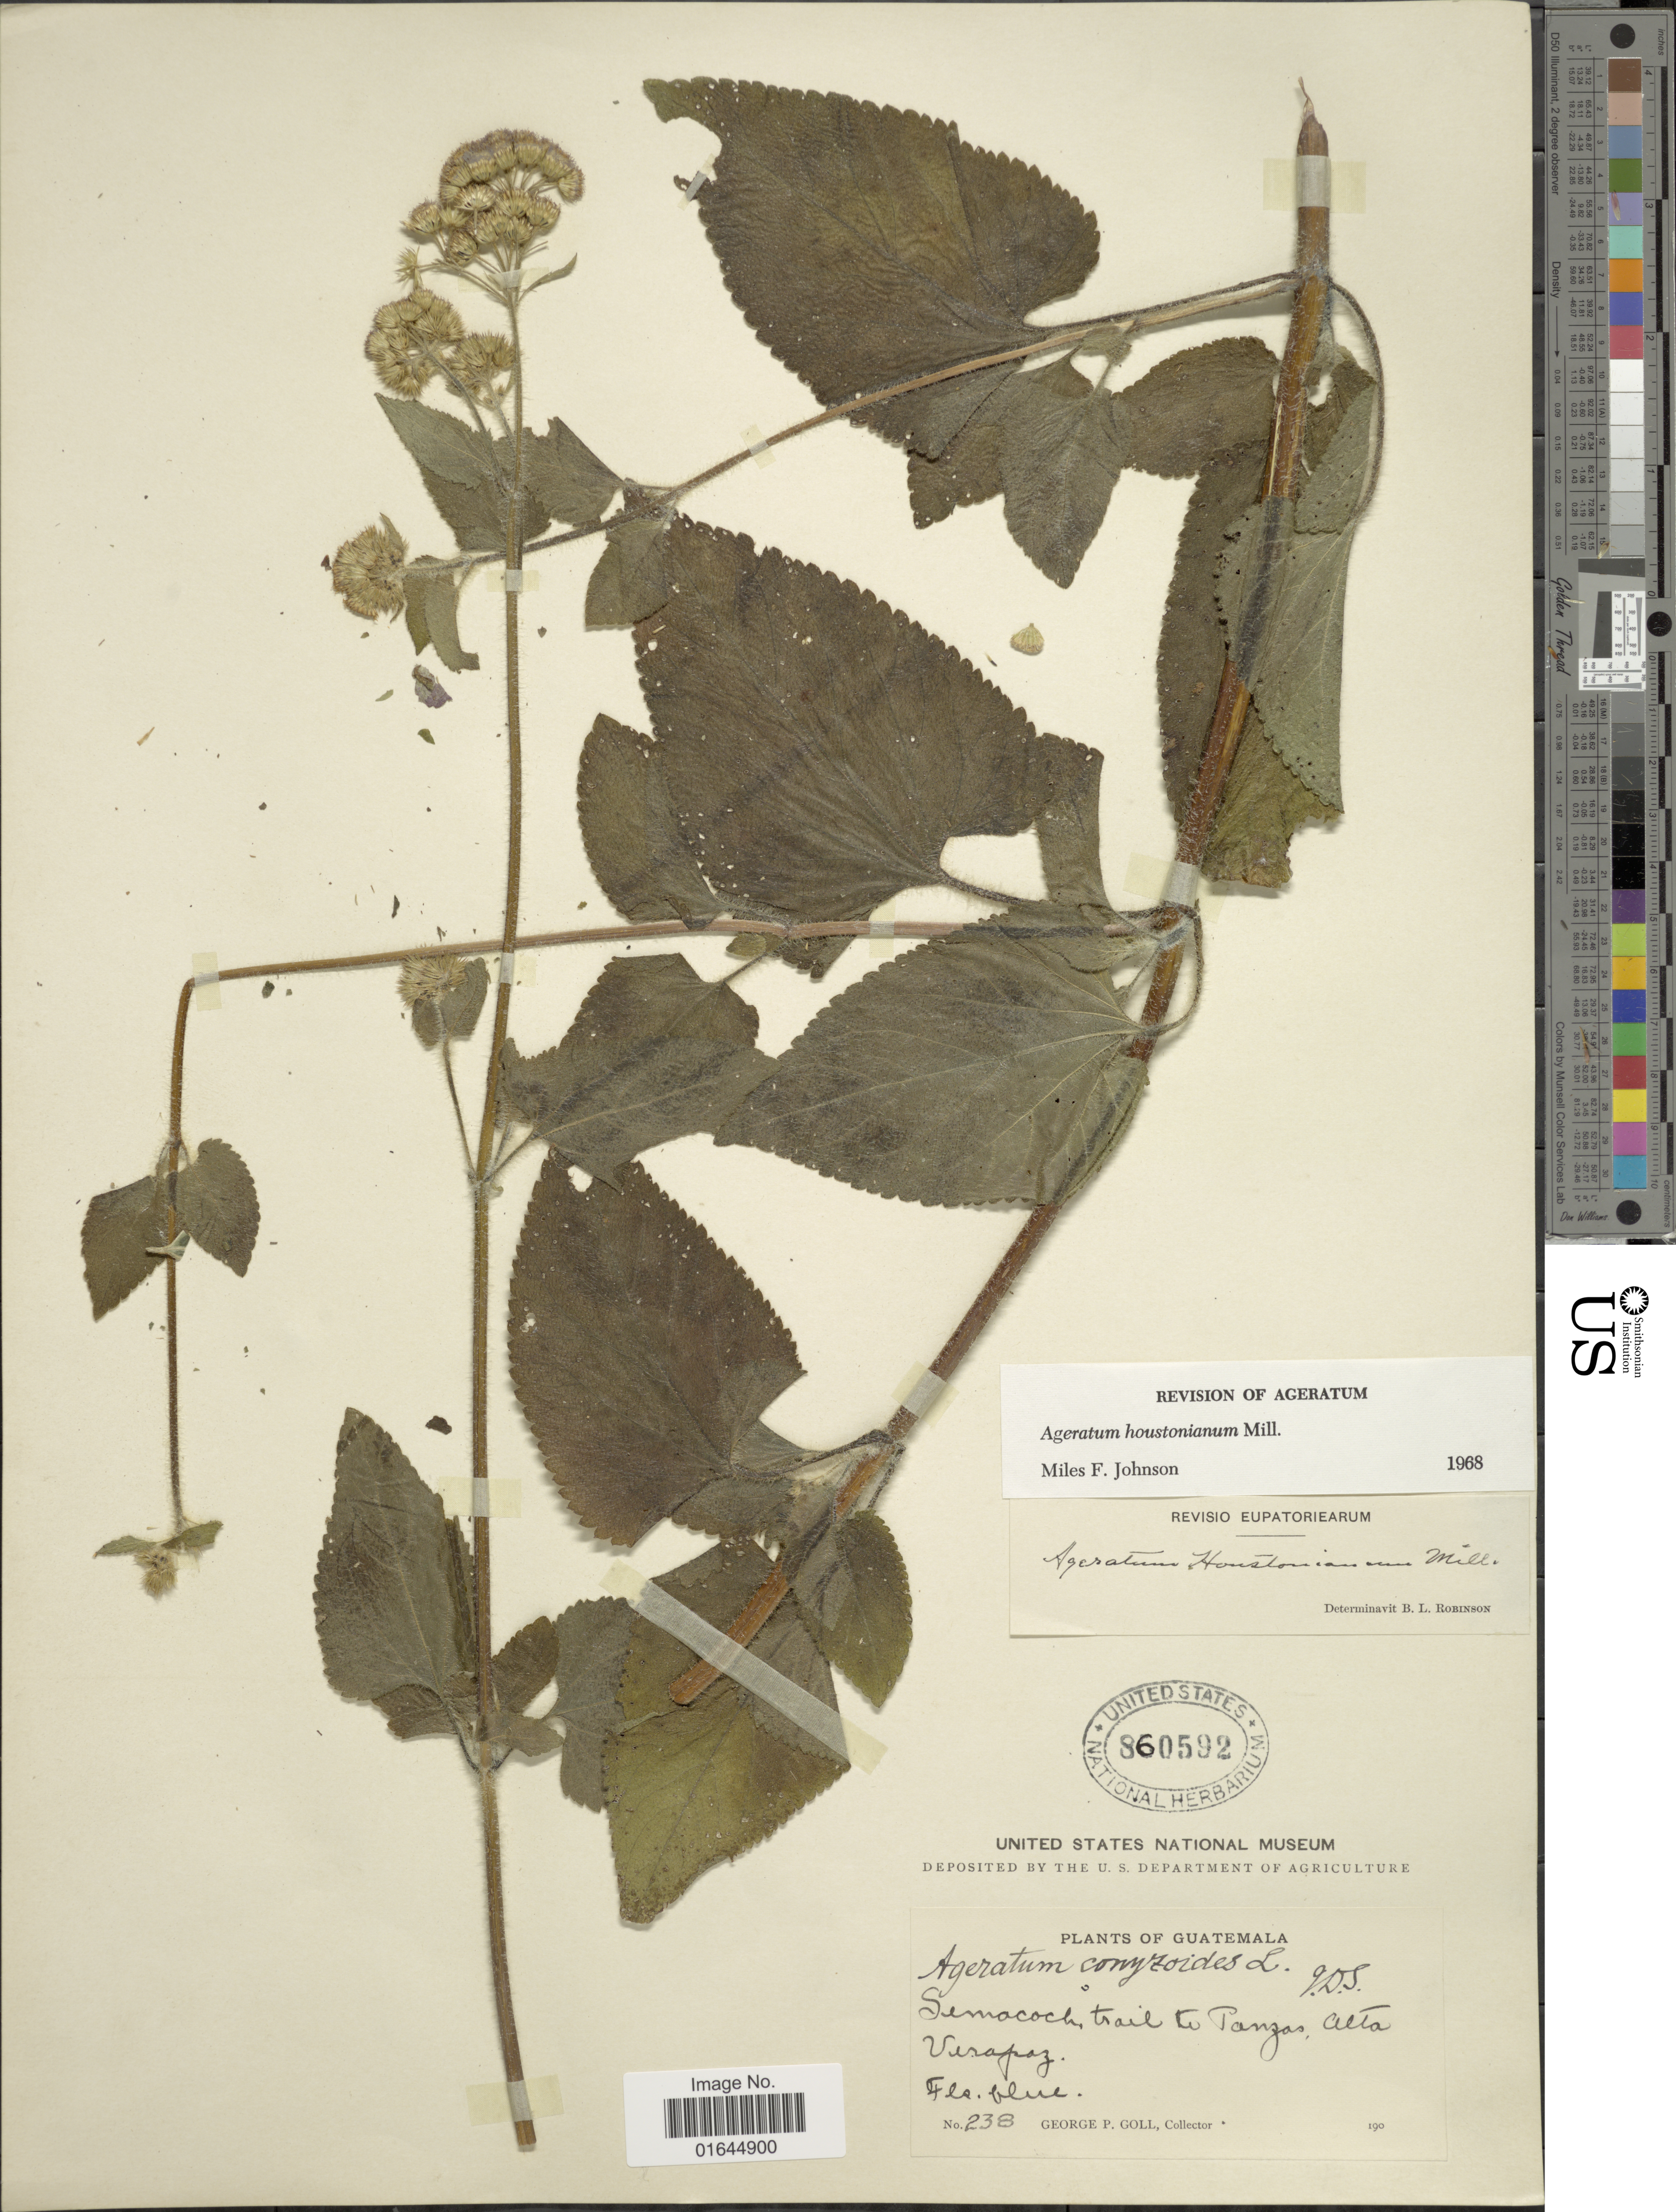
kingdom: Plantae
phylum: Tracheophyta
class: Magnoliopsida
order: Asterales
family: Asteraceae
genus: Ageratum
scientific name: Ageratum houstonianum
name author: Mill.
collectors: G. P. Goll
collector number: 238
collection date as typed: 190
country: Guatemala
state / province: Alta Verapaz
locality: Semacoch, trail to Panzas.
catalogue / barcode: US 860592